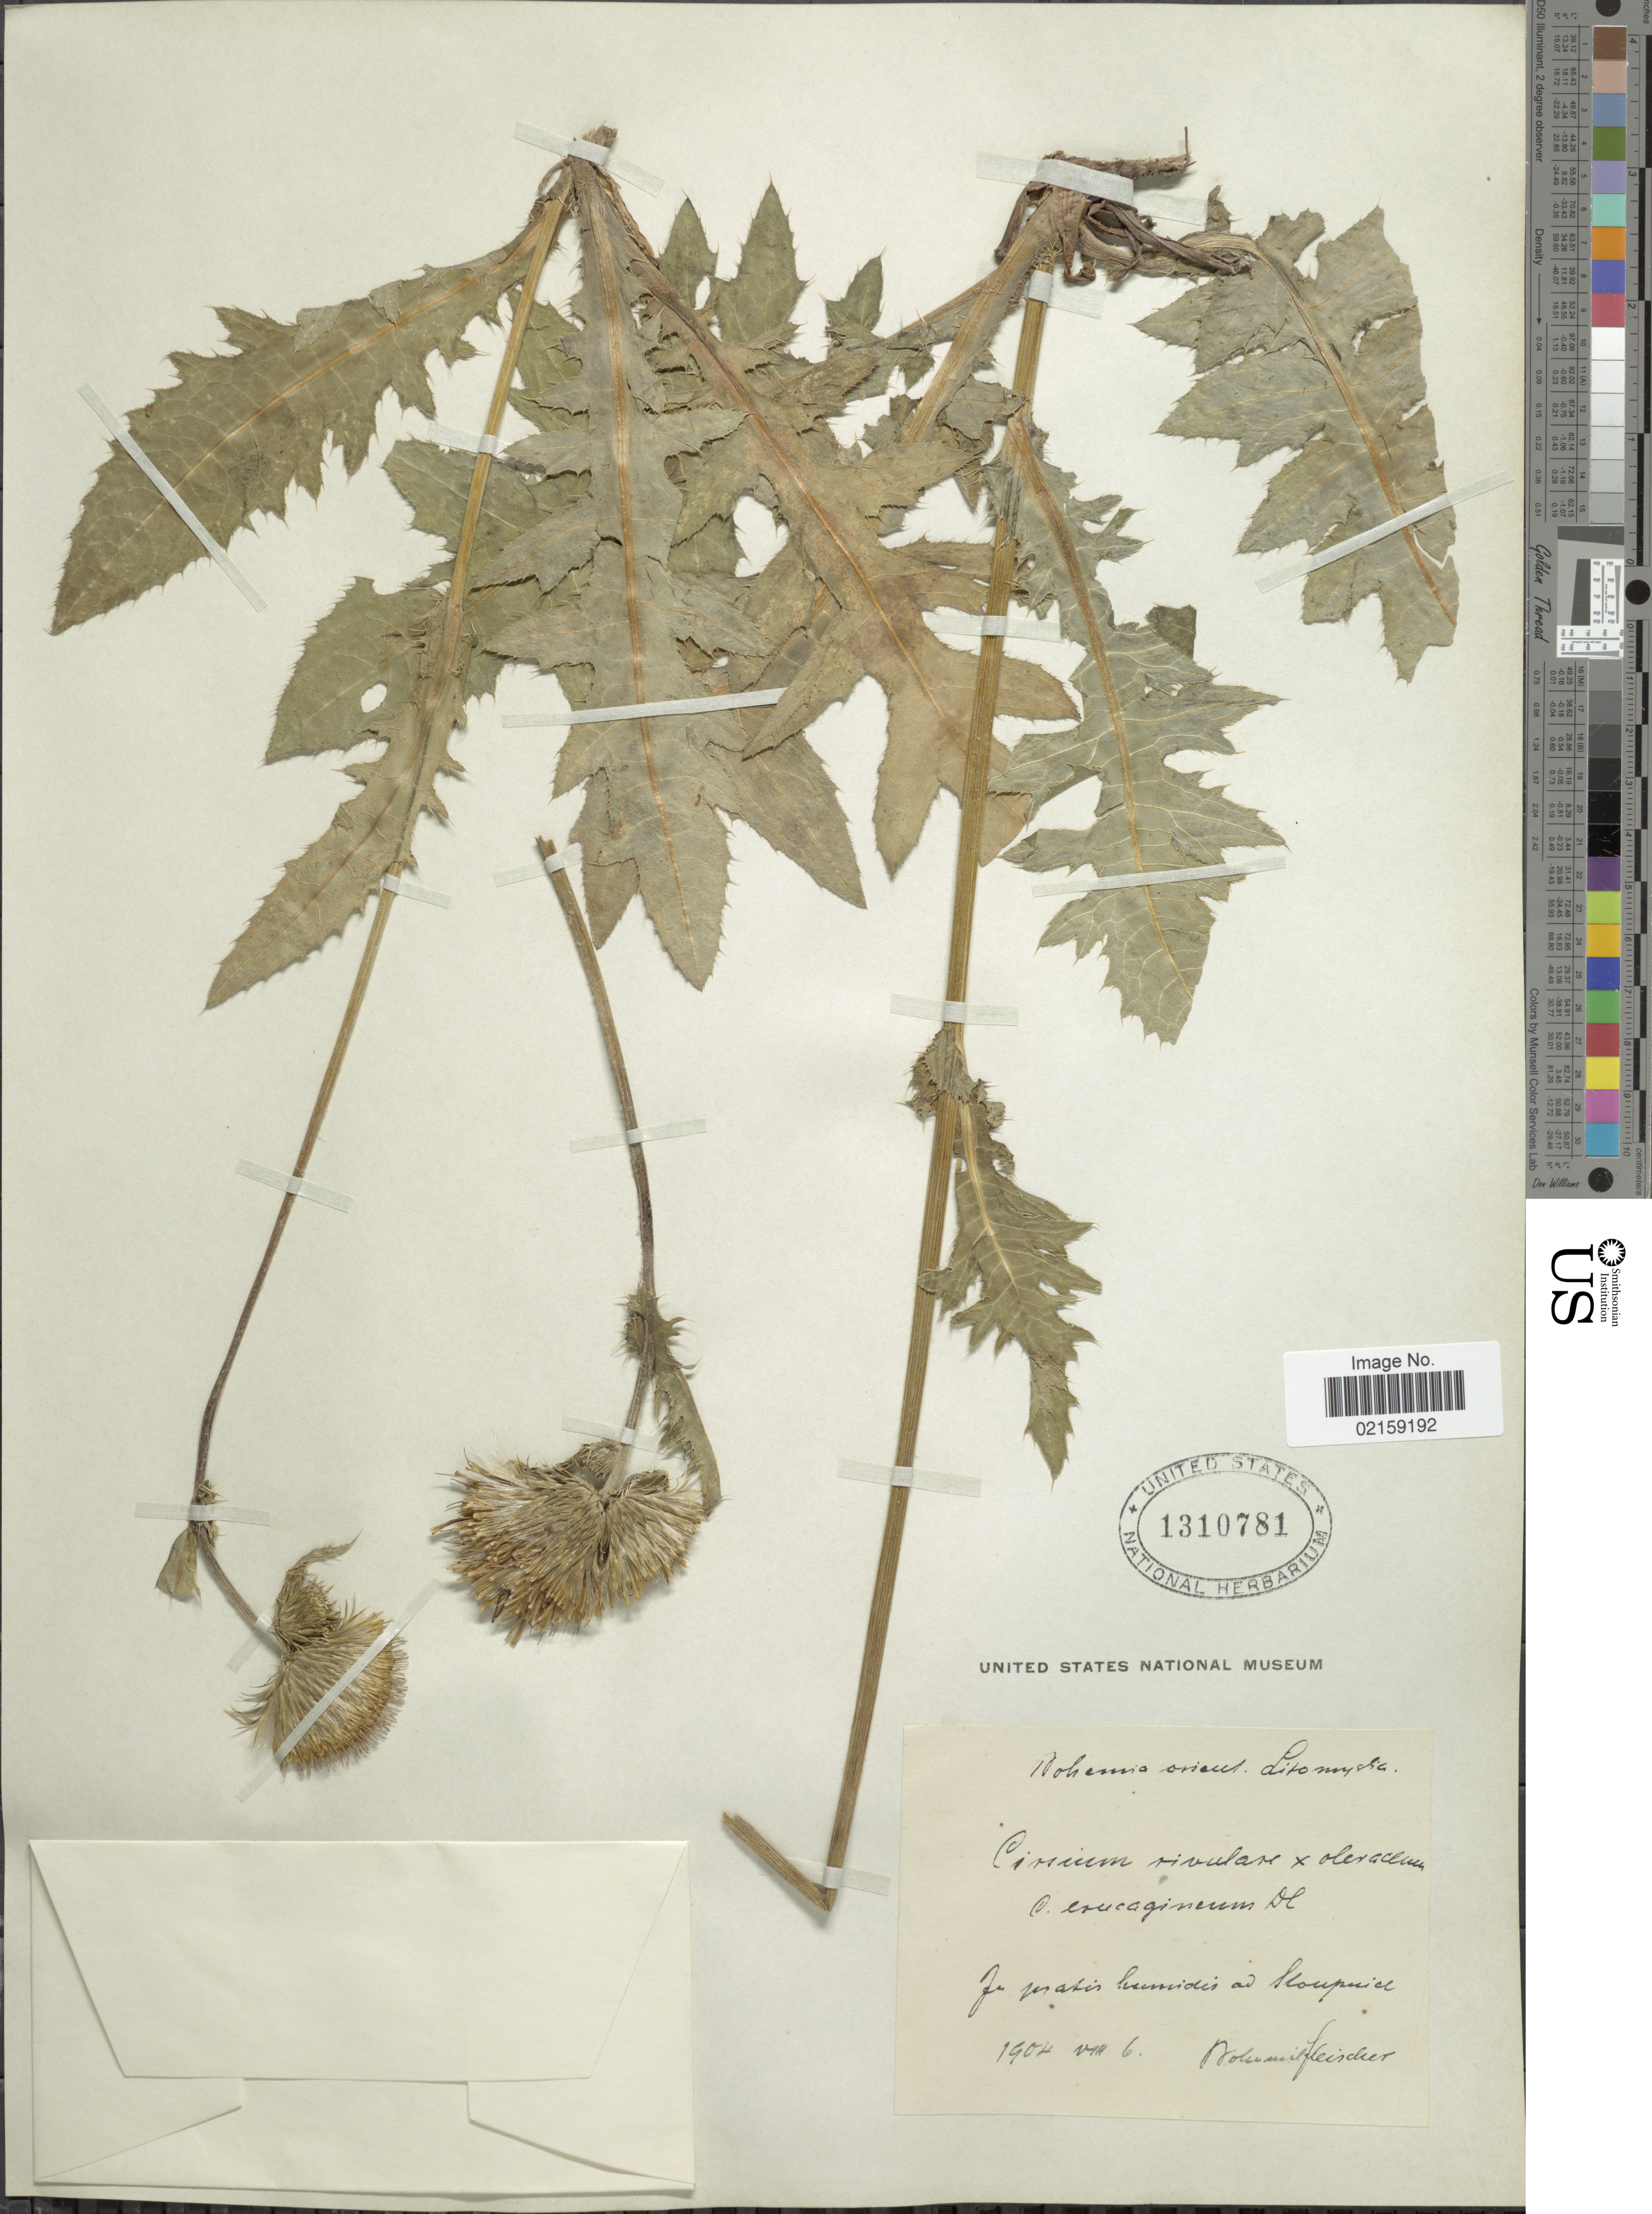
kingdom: Plantae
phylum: Tracheophyta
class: Magnoliopsida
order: Asterales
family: Asteraceae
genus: Cirsium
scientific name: Cirsium rivulare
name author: (Jacq.) All.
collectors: B. Fleischer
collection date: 1904-08-06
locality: In pratis humides ad Sloupuel [interpreted]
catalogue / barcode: US 1310781